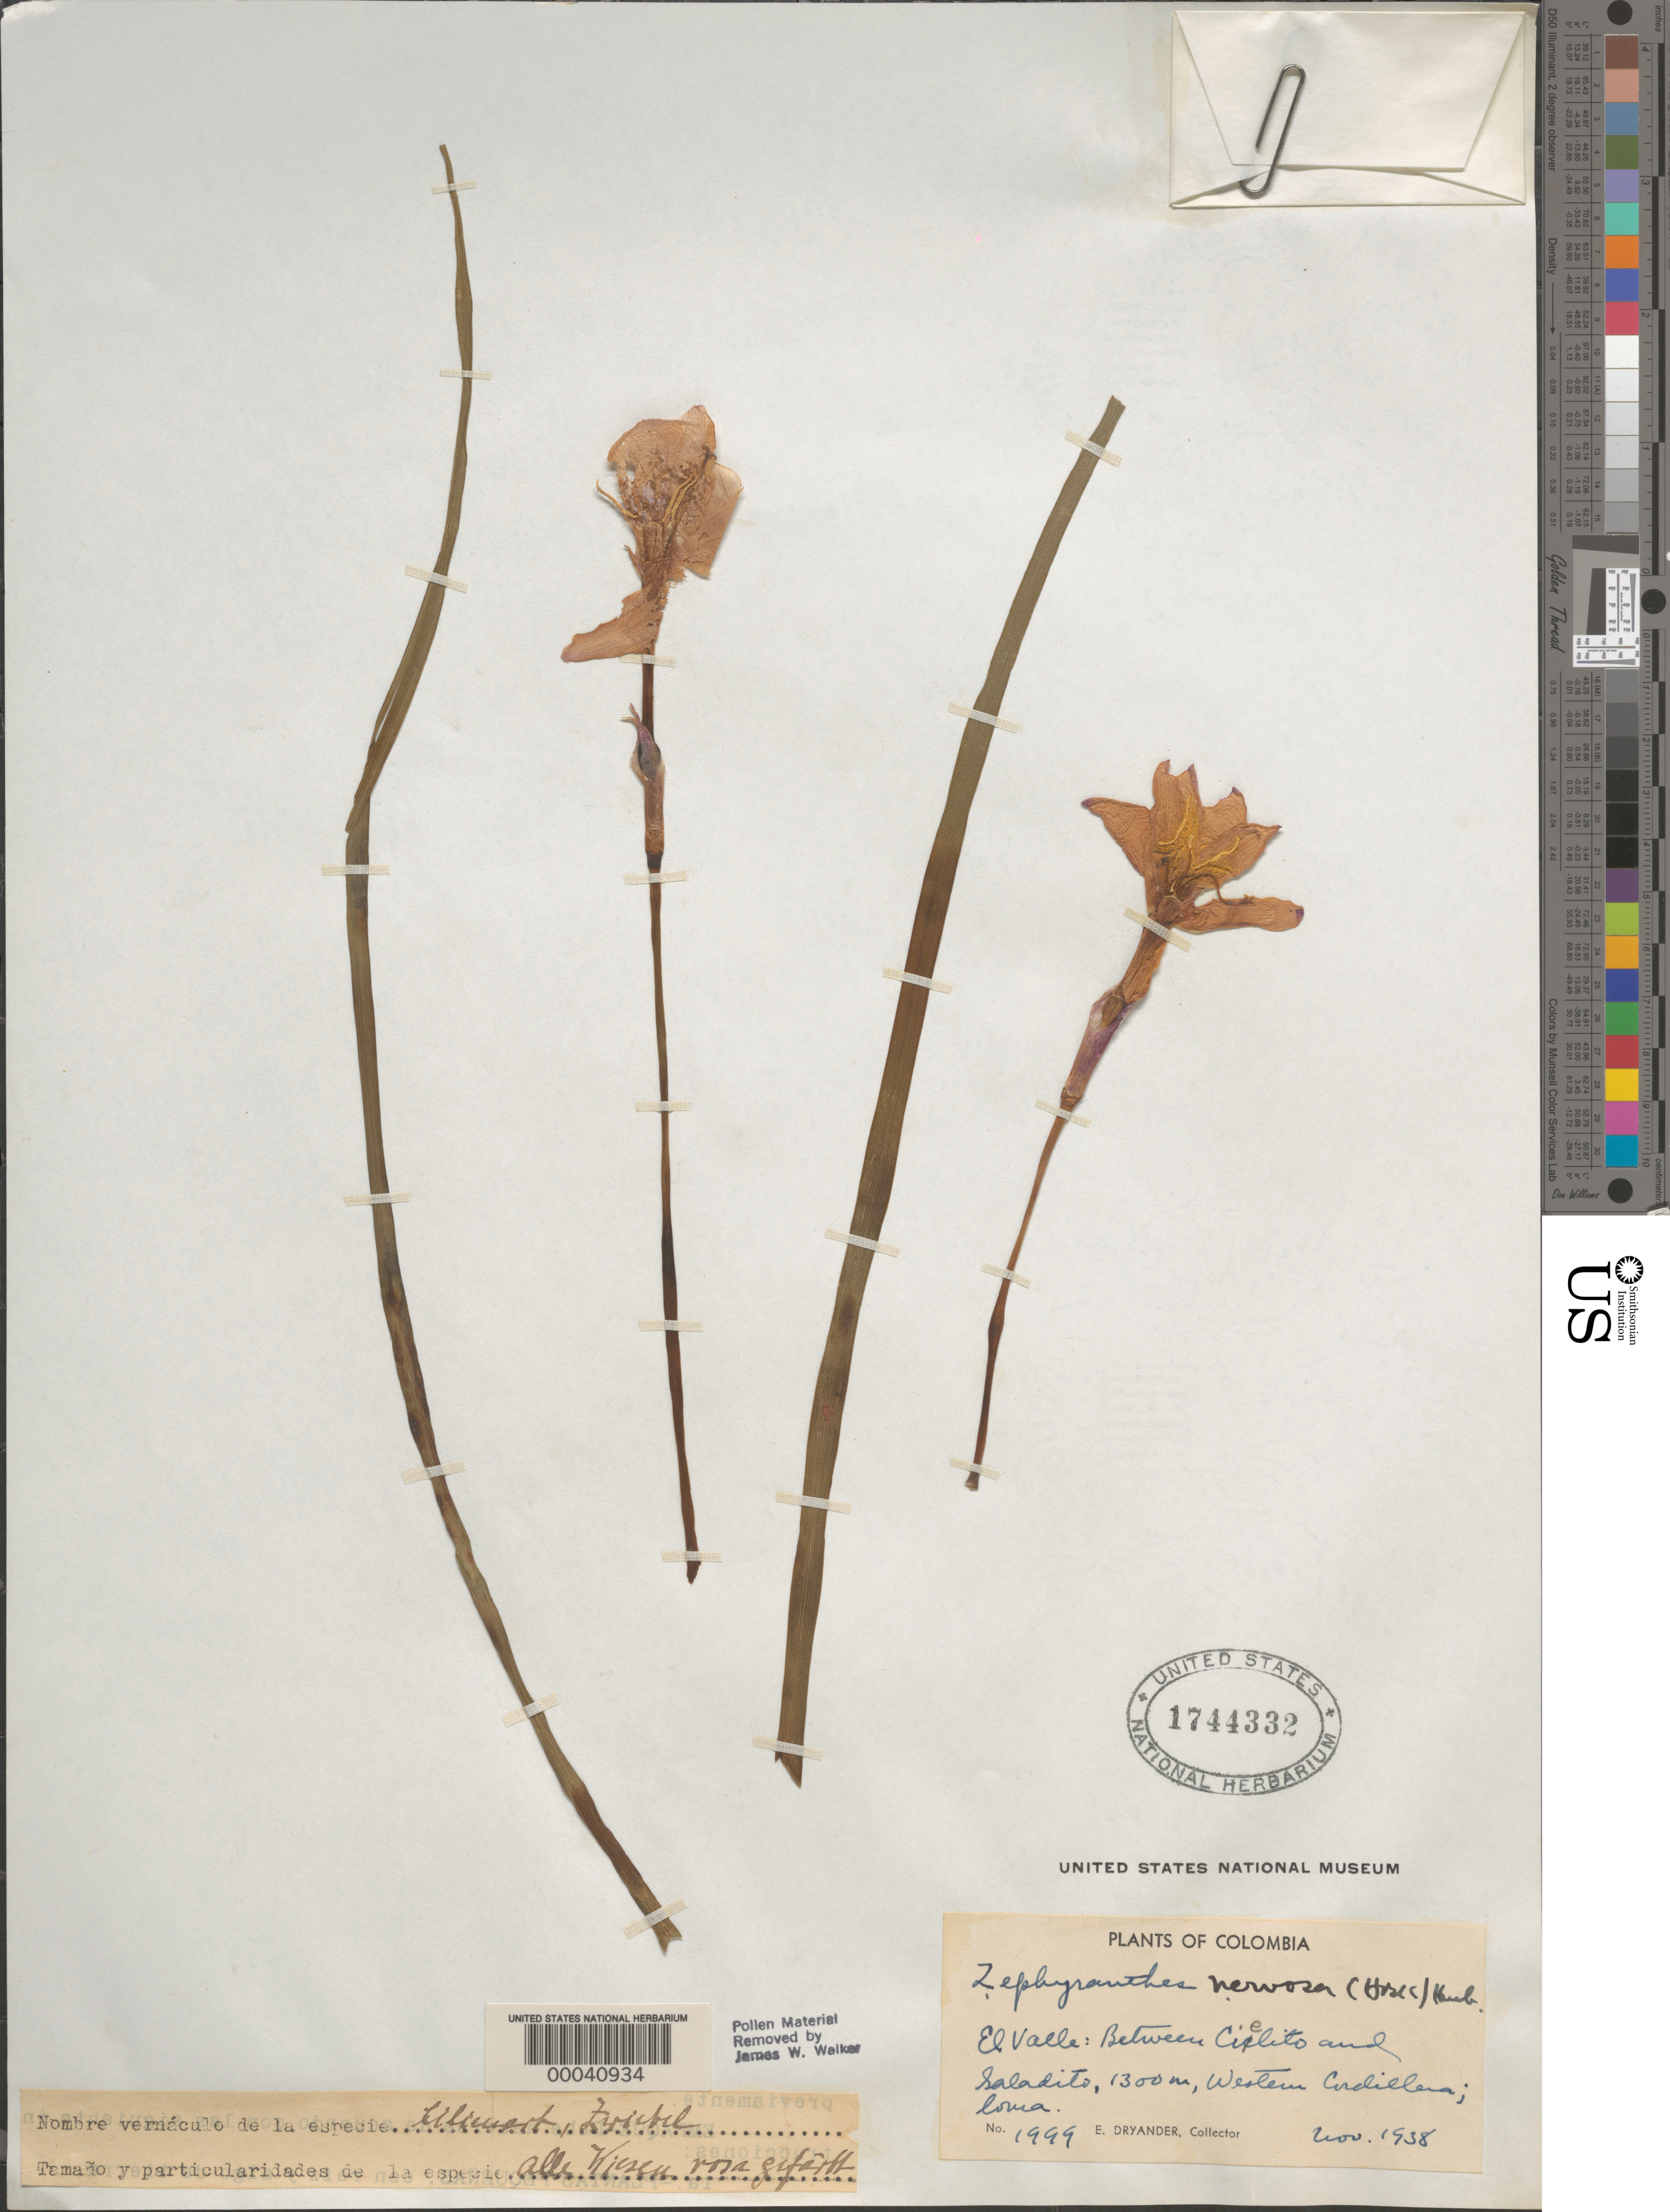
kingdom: Plantae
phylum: Tracheophyta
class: Liliopsida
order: Asparagales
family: Amaryllidaceae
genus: Zephyranthes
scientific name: Zephyranthes nervosa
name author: Herb.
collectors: E. I. Dryander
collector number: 1999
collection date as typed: Nov 1938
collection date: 1938-11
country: Colombia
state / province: Valle del Cauca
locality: Between Cielito and Saladito, western Cordillera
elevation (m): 1300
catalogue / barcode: US 1744332